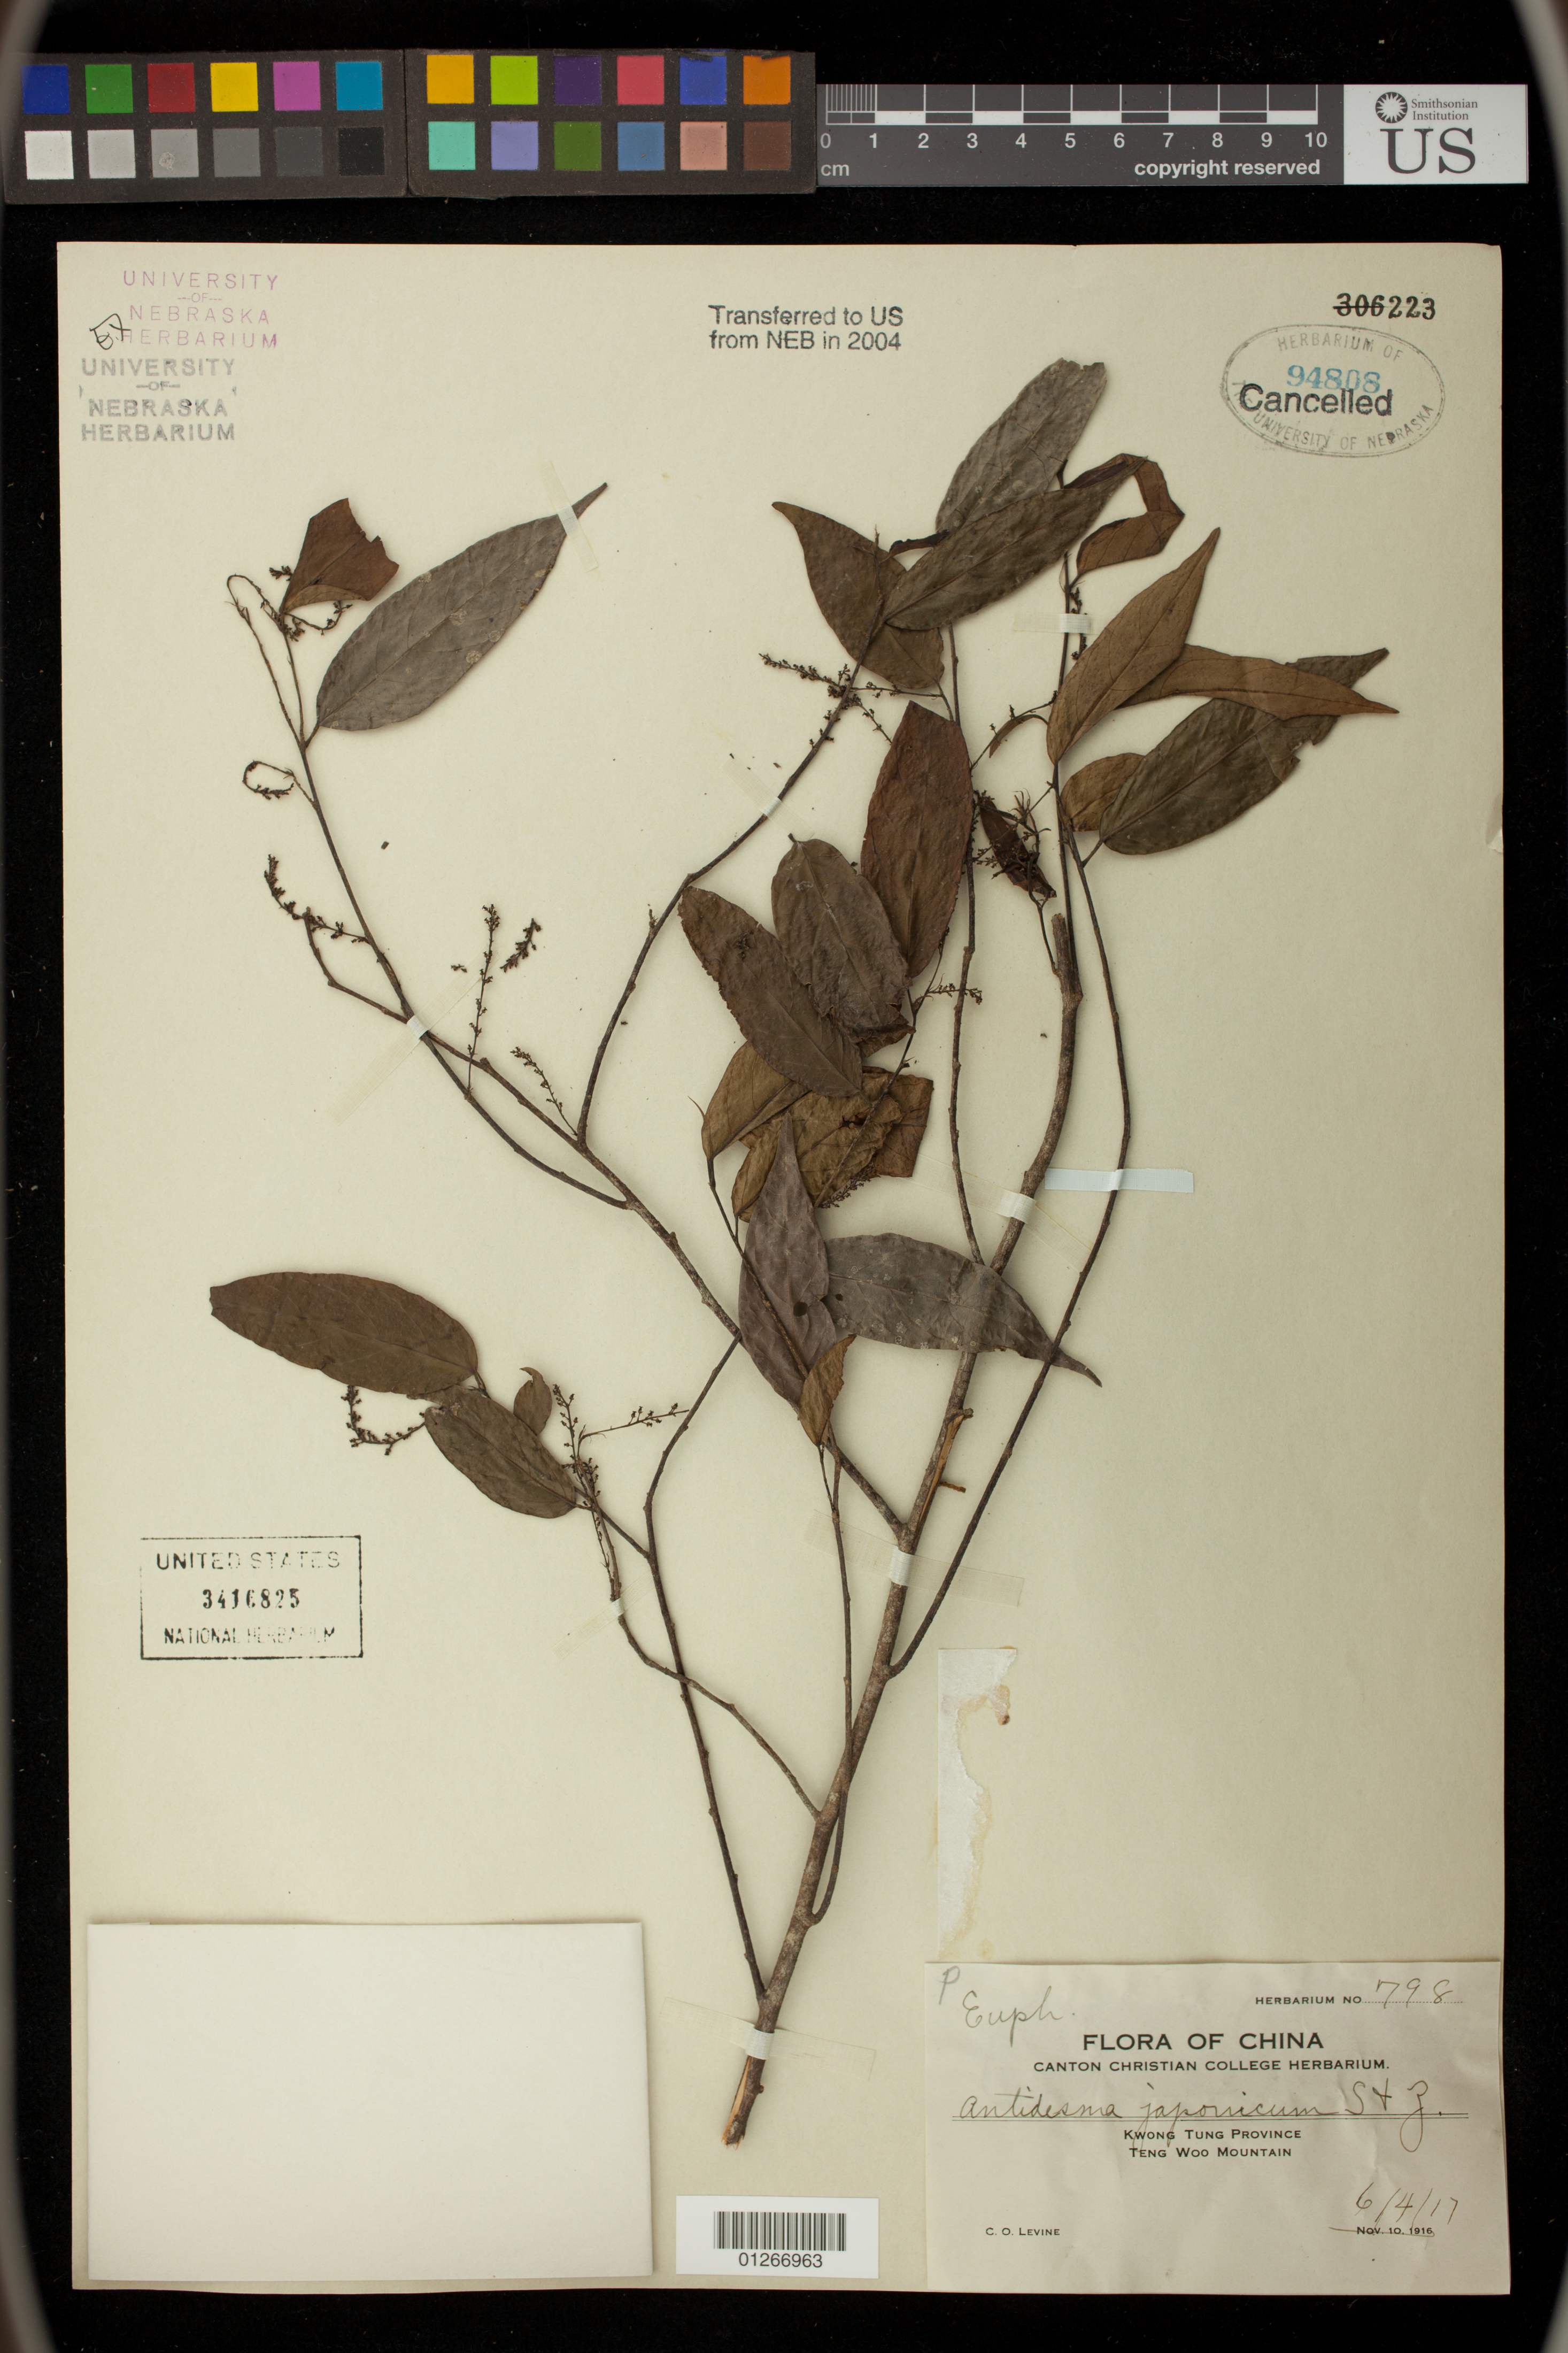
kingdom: Plantae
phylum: Tracheophyta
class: Magnoliopsida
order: Malpighiales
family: Phyllanthaceae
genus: Antidesma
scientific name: Antidesma japonicum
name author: Siebert & Zucc.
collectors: C. O. Levine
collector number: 798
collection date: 1917-06-04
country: China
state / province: Guangdong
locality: Kwong Tung Province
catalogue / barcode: US 3416825